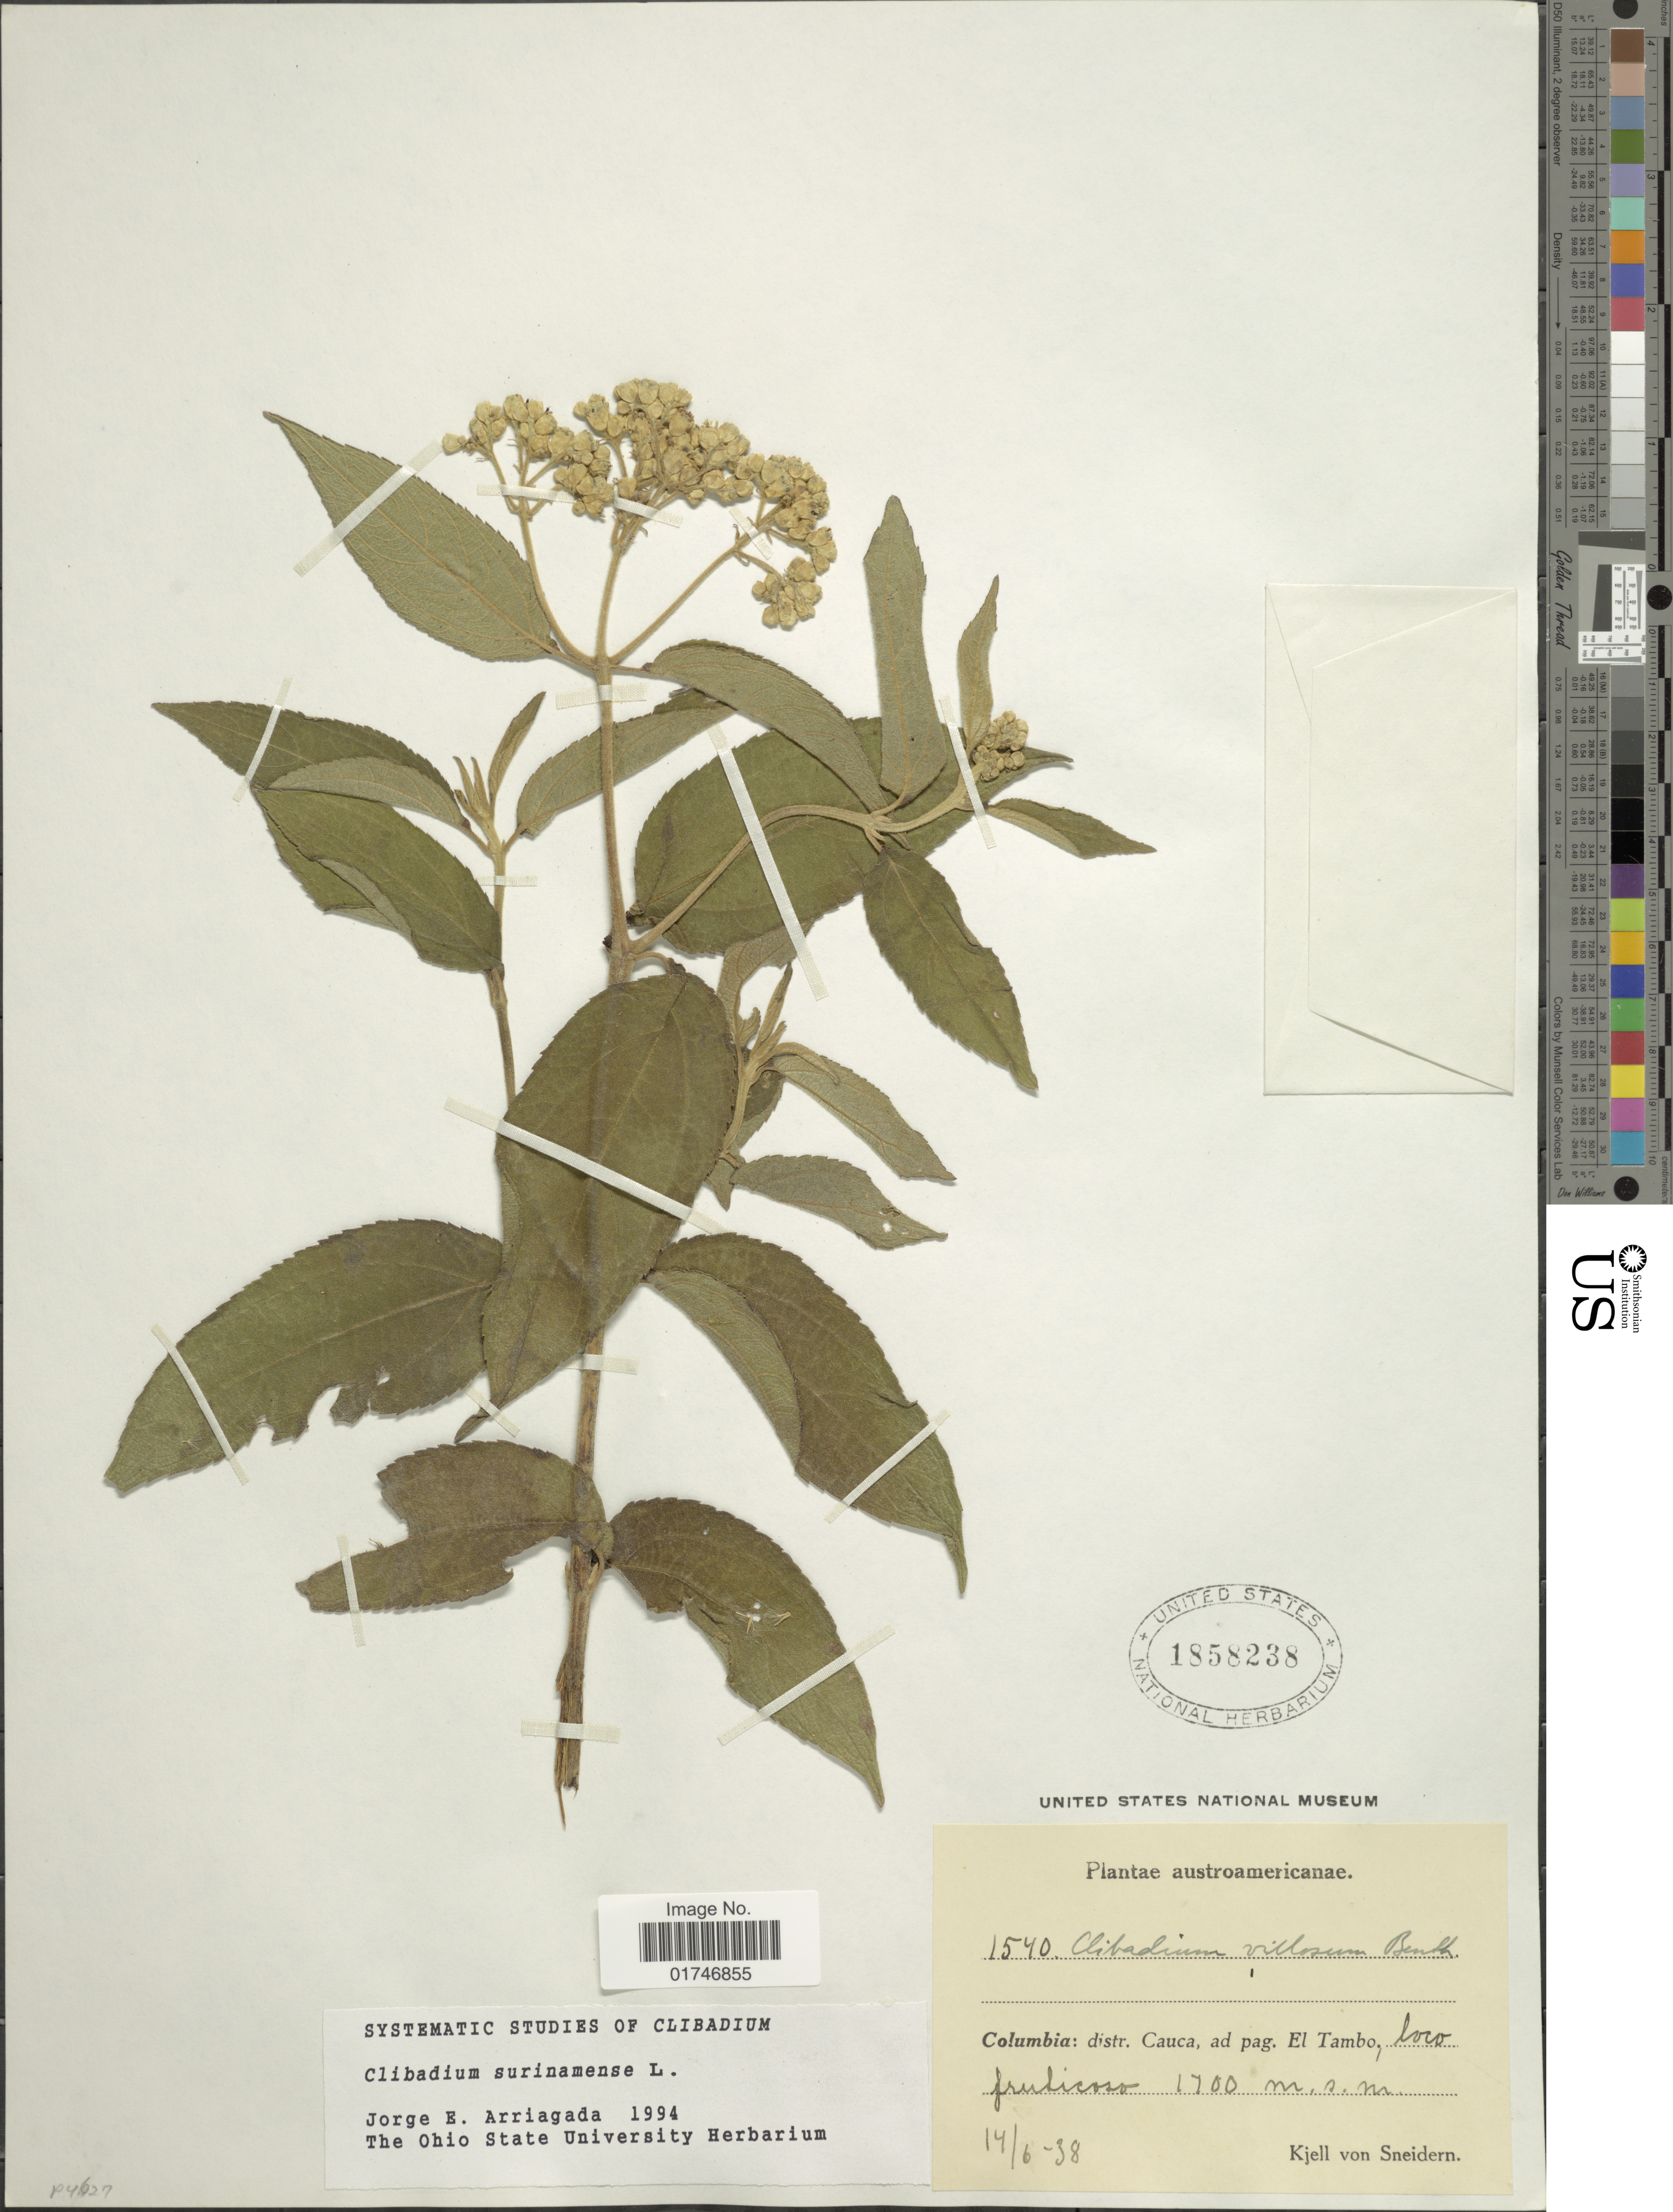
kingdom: Plantae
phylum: Tracheophyta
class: Magnoliopsida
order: Asterales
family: Asteraceae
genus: Clibadium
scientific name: Clibadium surinamense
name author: L.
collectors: K. von Sneidern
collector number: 1540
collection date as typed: Transcribed d/m/y: 14/6/38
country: Colombia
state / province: Cauca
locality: Columbia: distr. Cauca, ad pag. El Tambo, loco fruticoso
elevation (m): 1700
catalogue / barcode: US 1858238